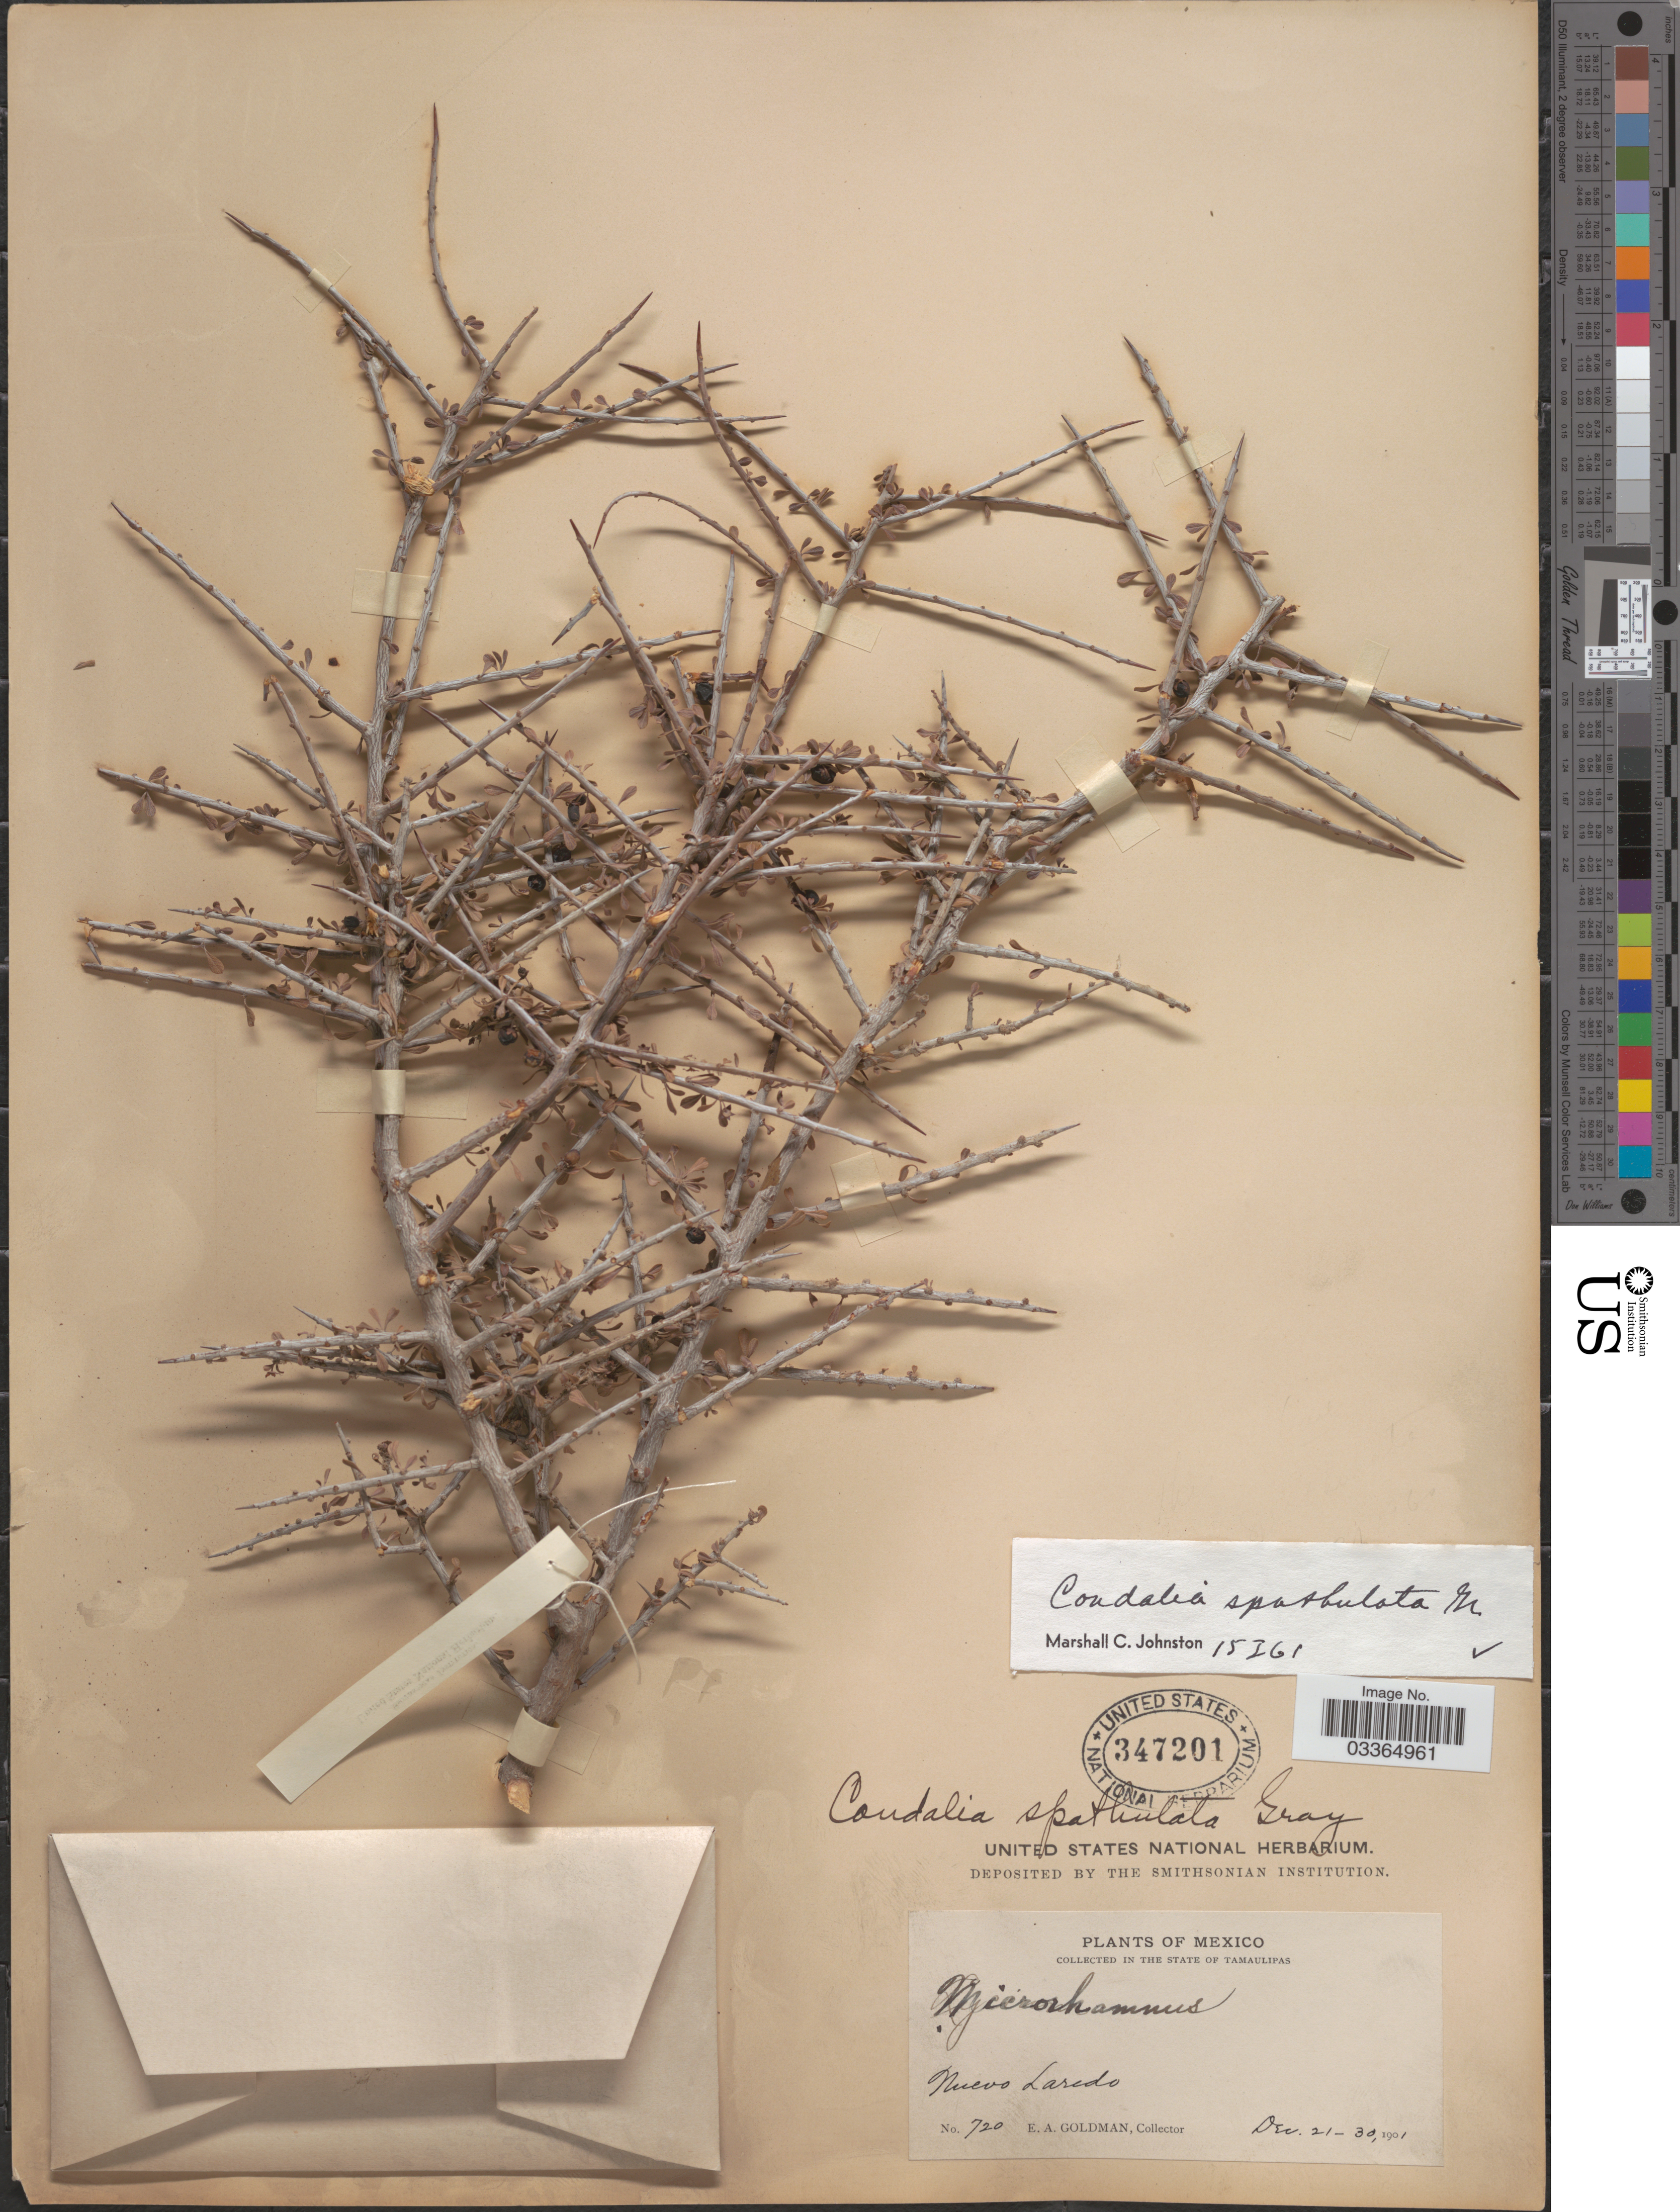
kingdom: Plantae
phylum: Tracheophyta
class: Magnoliopsida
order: Rosales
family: Rhamnaceae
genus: Condalia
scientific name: Condalia spathulata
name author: A. Gray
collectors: E. A. Goldman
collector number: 720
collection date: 1901-12-21/1901-12-30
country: Mexico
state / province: Tamaulipas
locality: Nuevo Laredo.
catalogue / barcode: US 347201